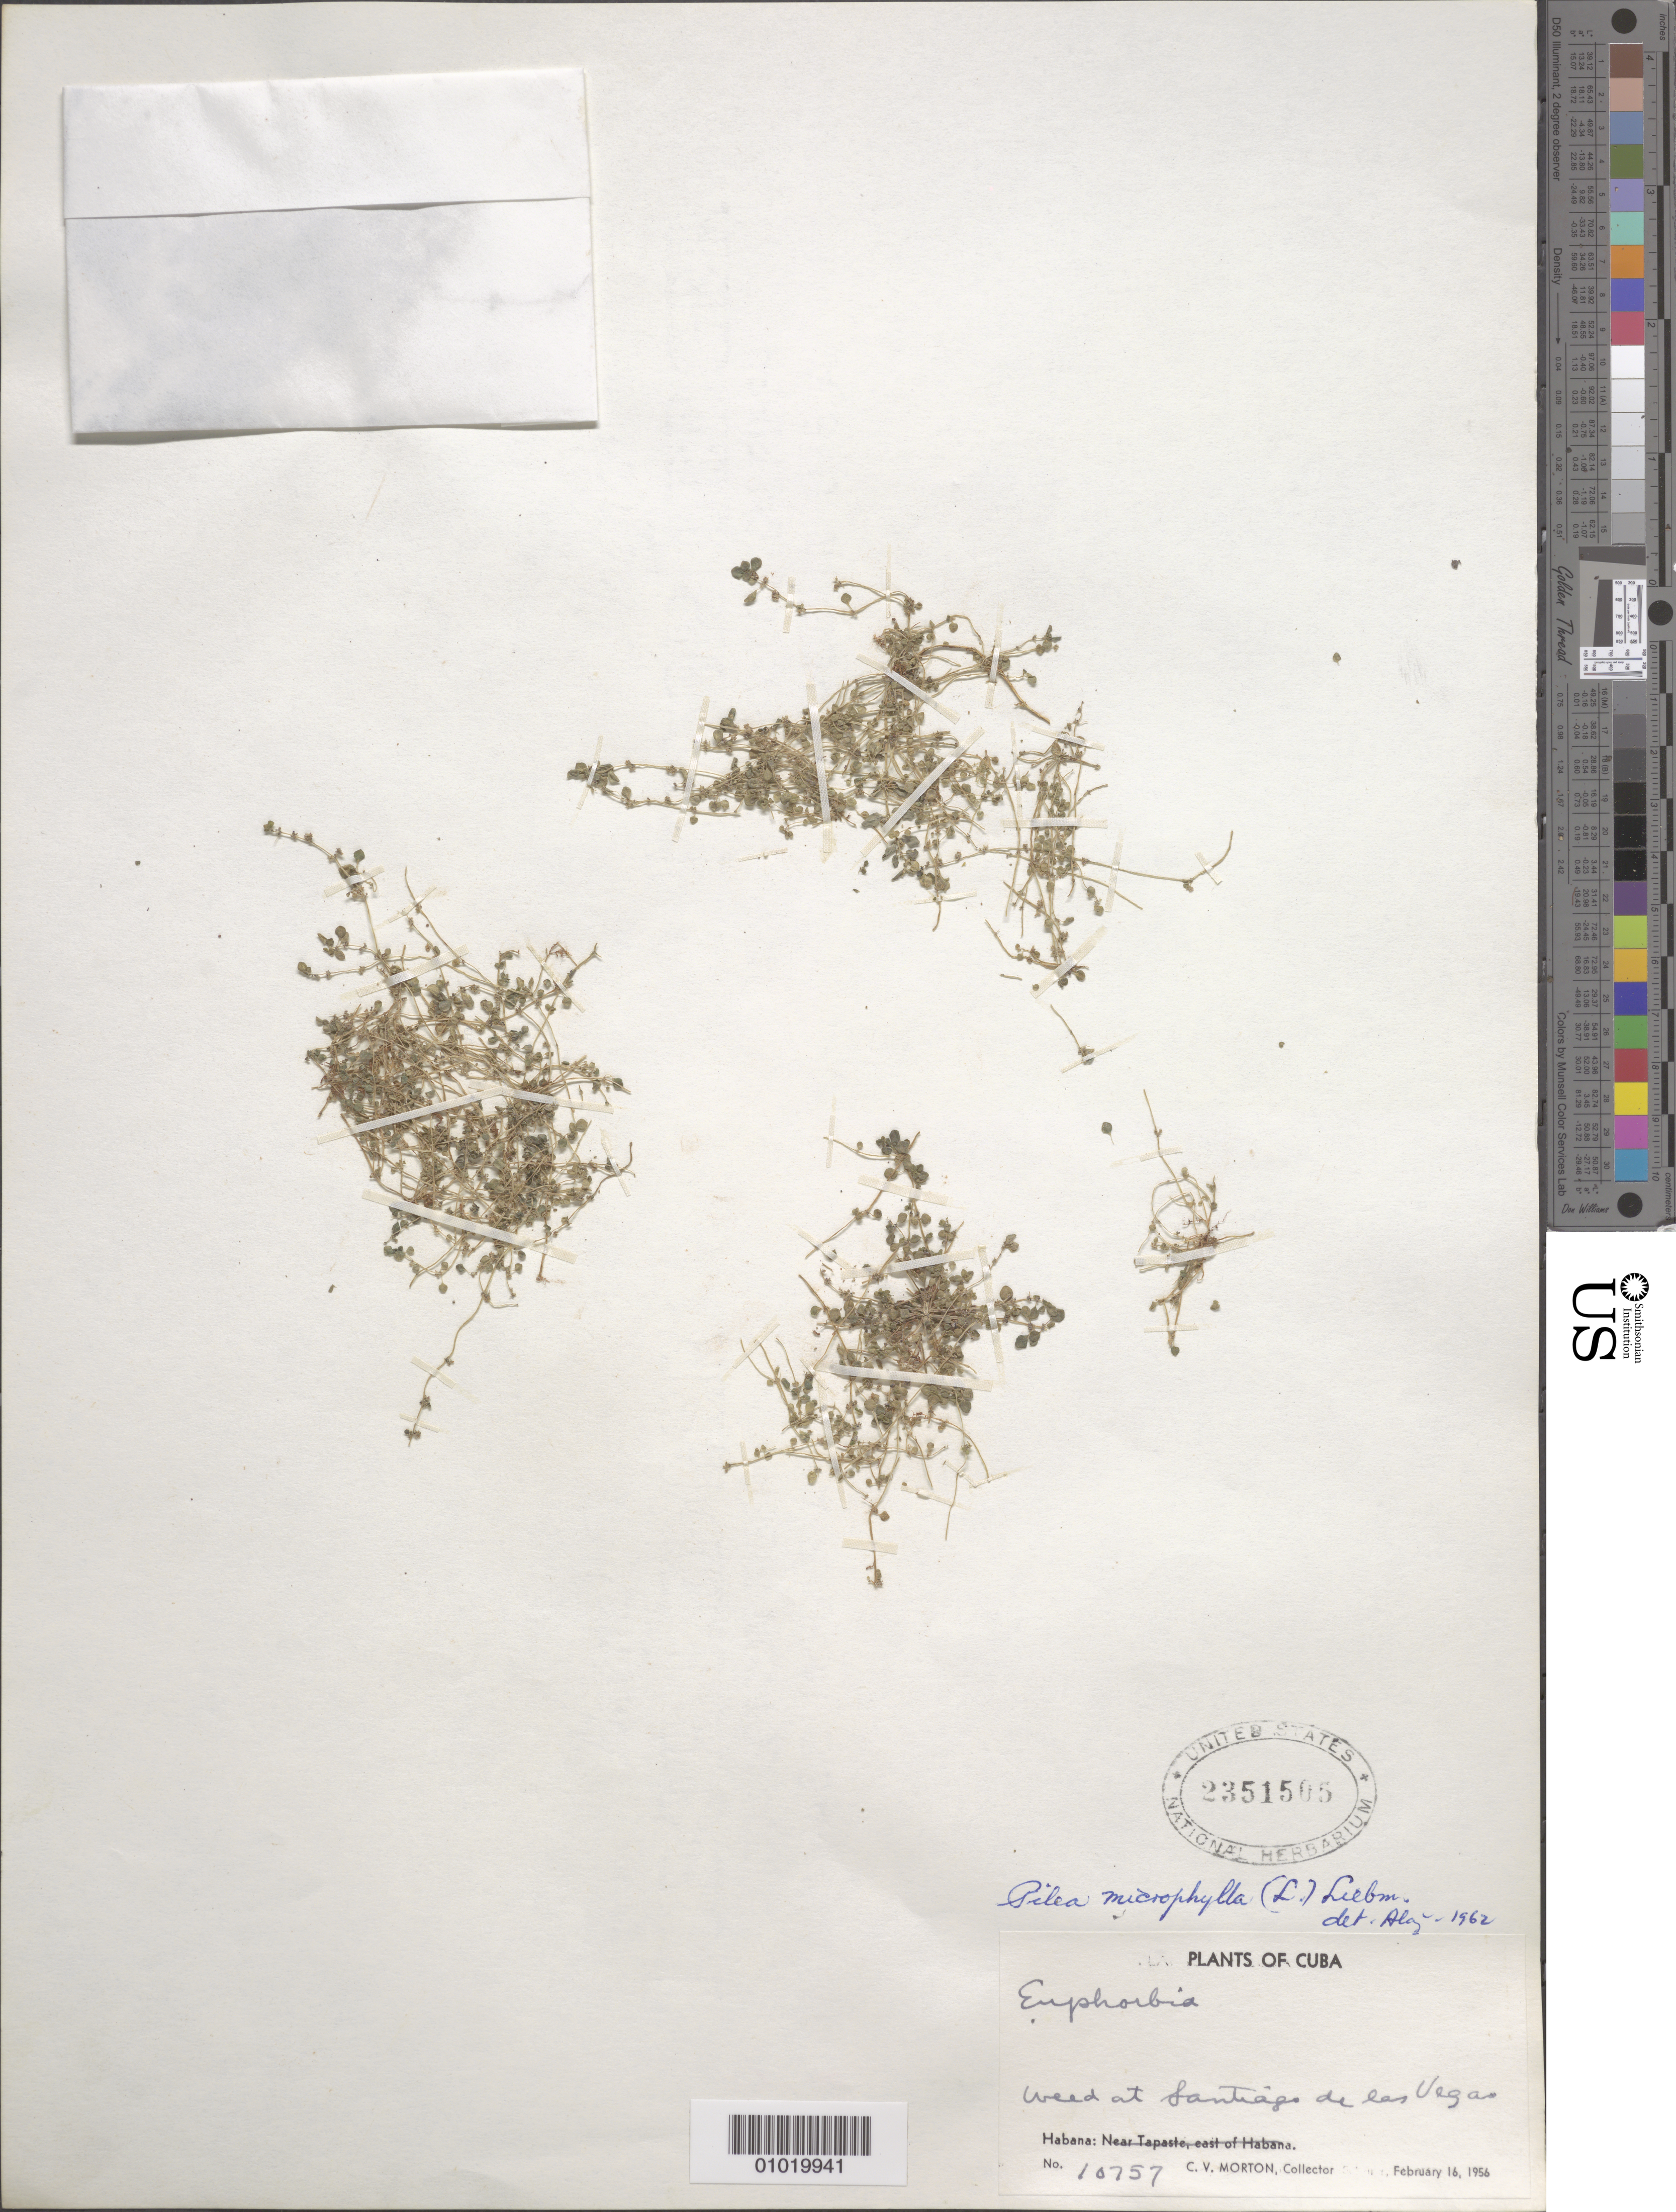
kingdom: Plantae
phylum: Tracheophyta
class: Magnoliopsida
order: Rosales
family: Urticaceae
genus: Pilea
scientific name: Pilea microphylla var. microphylla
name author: (L.) Liebm.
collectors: C. V. Morton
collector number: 10757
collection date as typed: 16 Feb 1956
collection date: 1956-02-16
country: Cuba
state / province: La Habana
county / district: Municipio Boyeros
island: Cuba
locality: Santiago de las Vegas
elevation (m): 97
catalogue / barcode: US 2351505